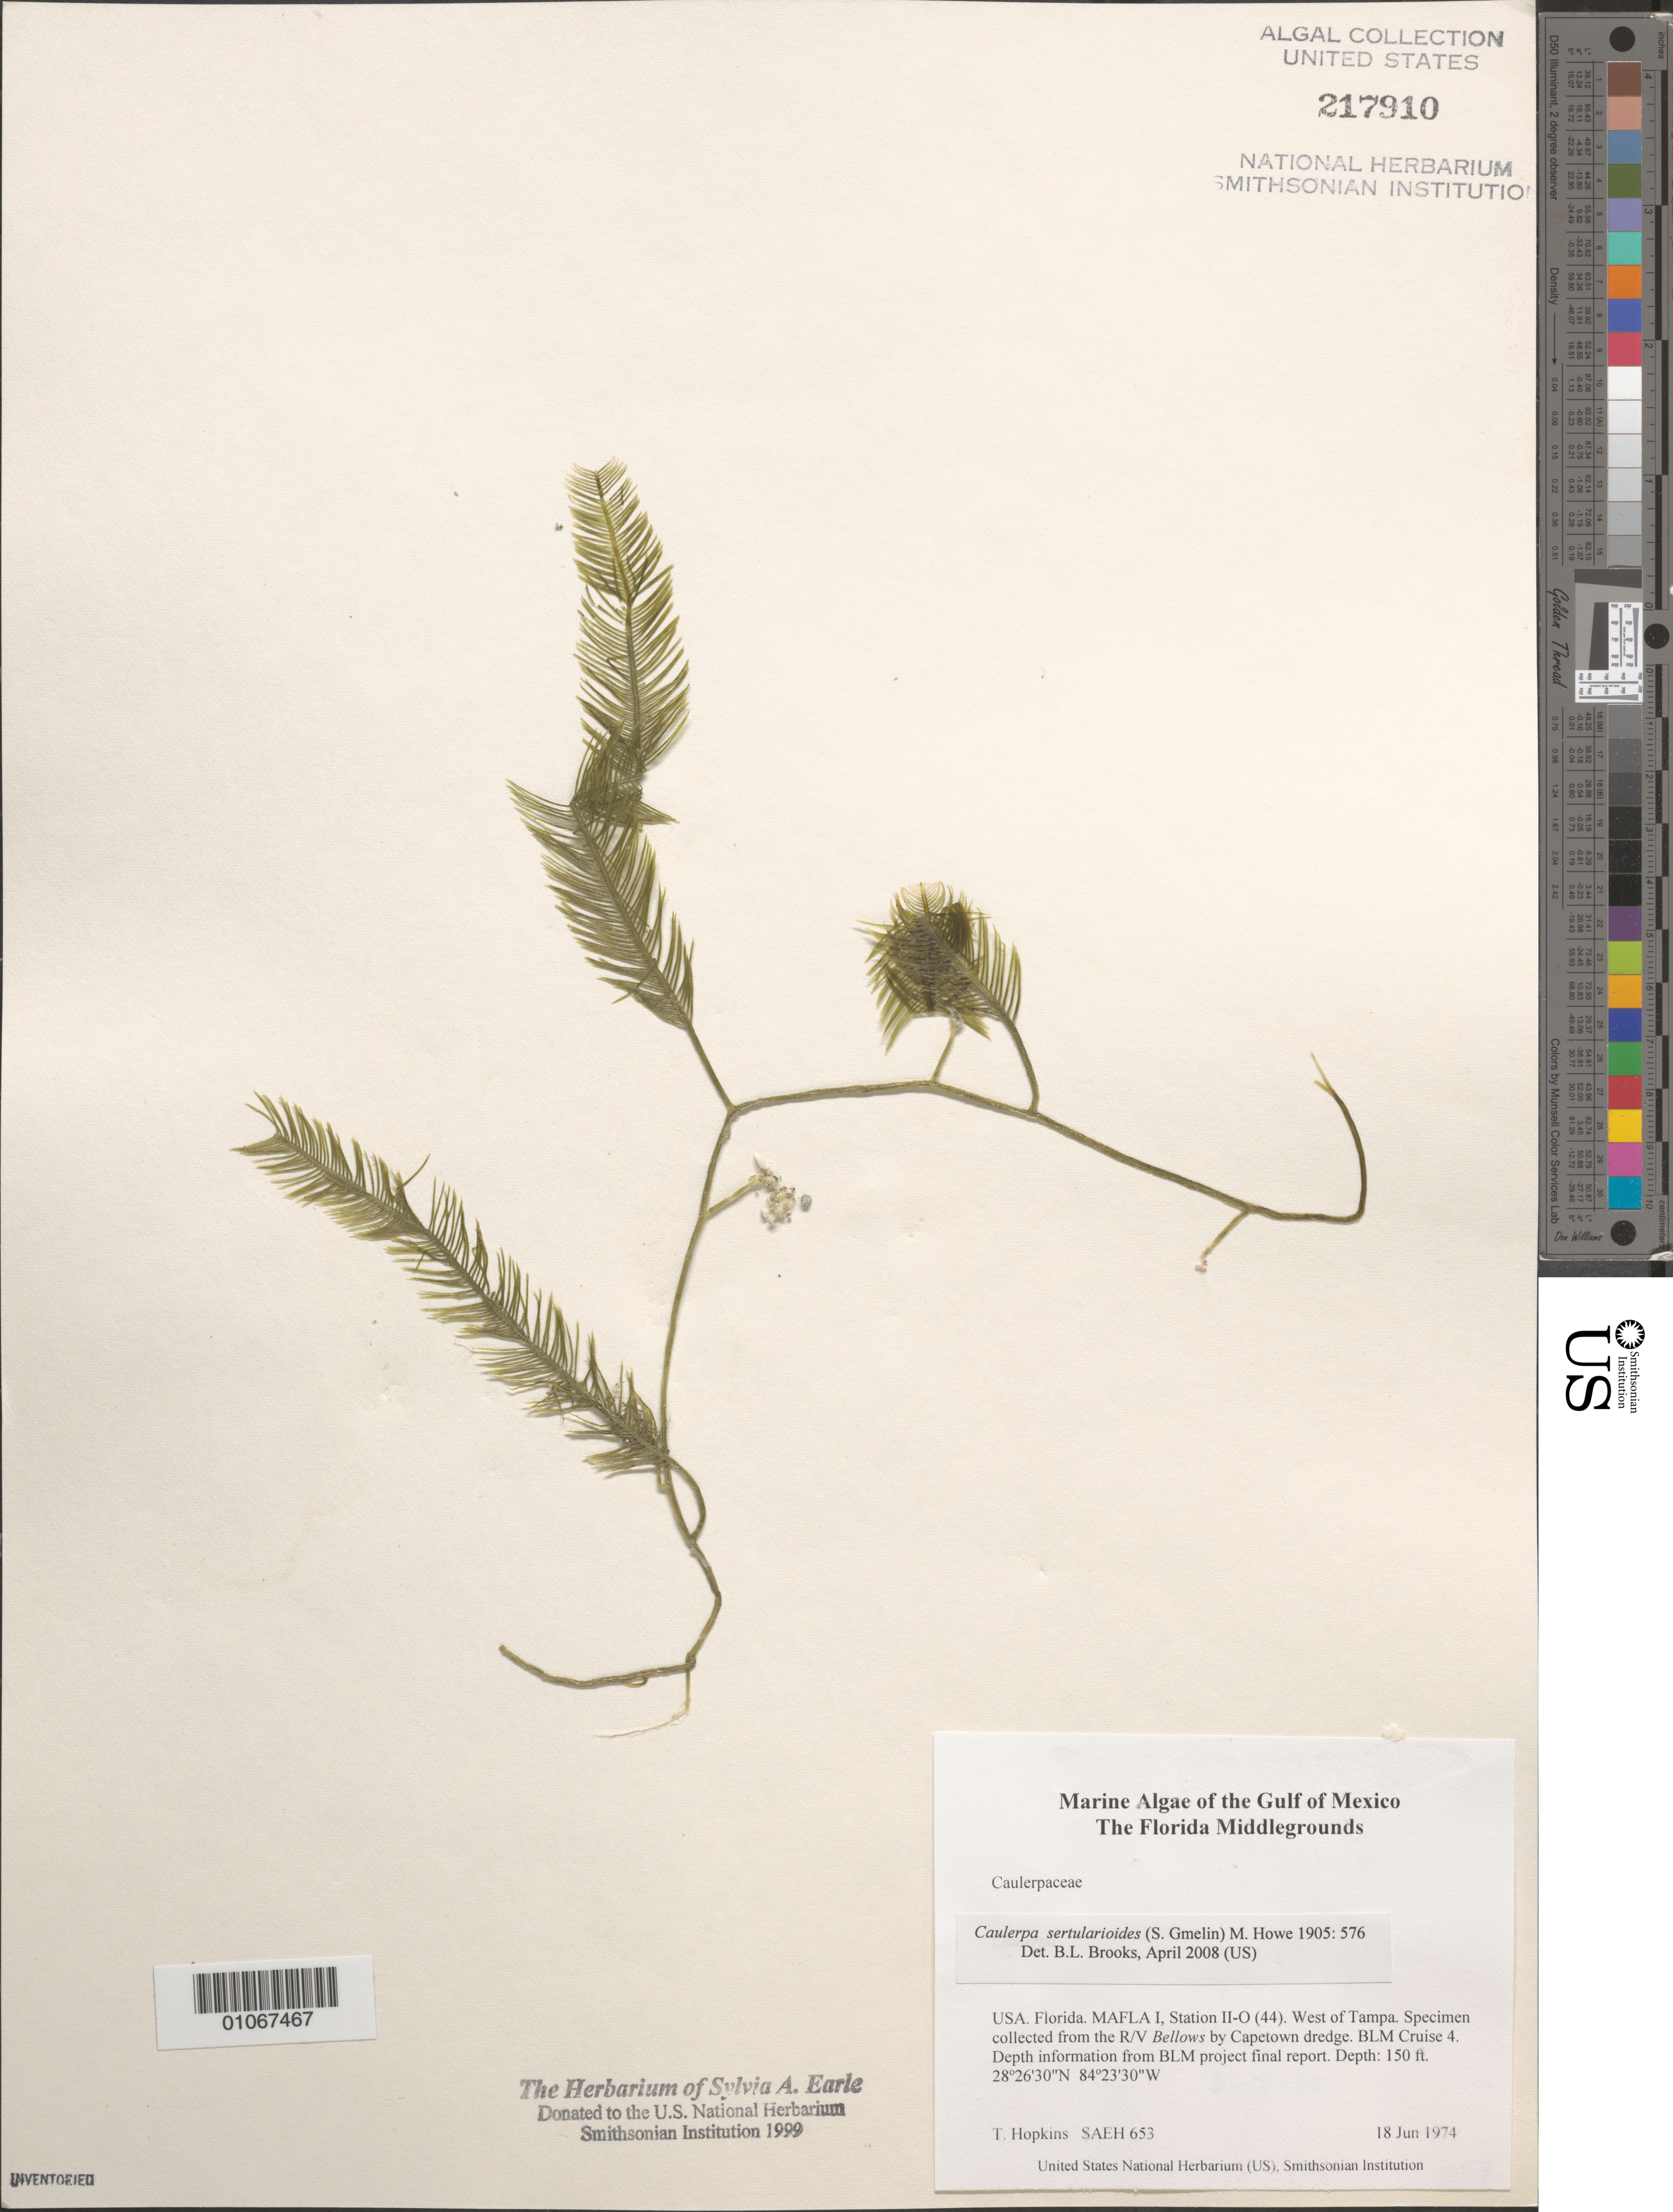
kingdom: Plantae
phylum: Chlorophyta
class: Ulvophyceae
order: Bryopsidales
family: Caulerpaceae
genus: Caulerpa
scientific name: Caulerpa sertularioides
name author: (S.G. Gmel.) M. Howe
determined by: Brooks, B. L., (BOT), Smithsonian Institution - National Museum of Natural History (UNITED STATES)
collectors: T. Hopkins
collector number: SAEH? 653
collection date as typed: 18 Jun 1974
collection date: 1974-06-18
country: United States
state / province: Florida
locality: Gulf of Mexico, Florida Middle Grounds, west of Tampa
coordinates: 28 26'30"N, 84 23'30"W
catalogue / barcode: US 217910